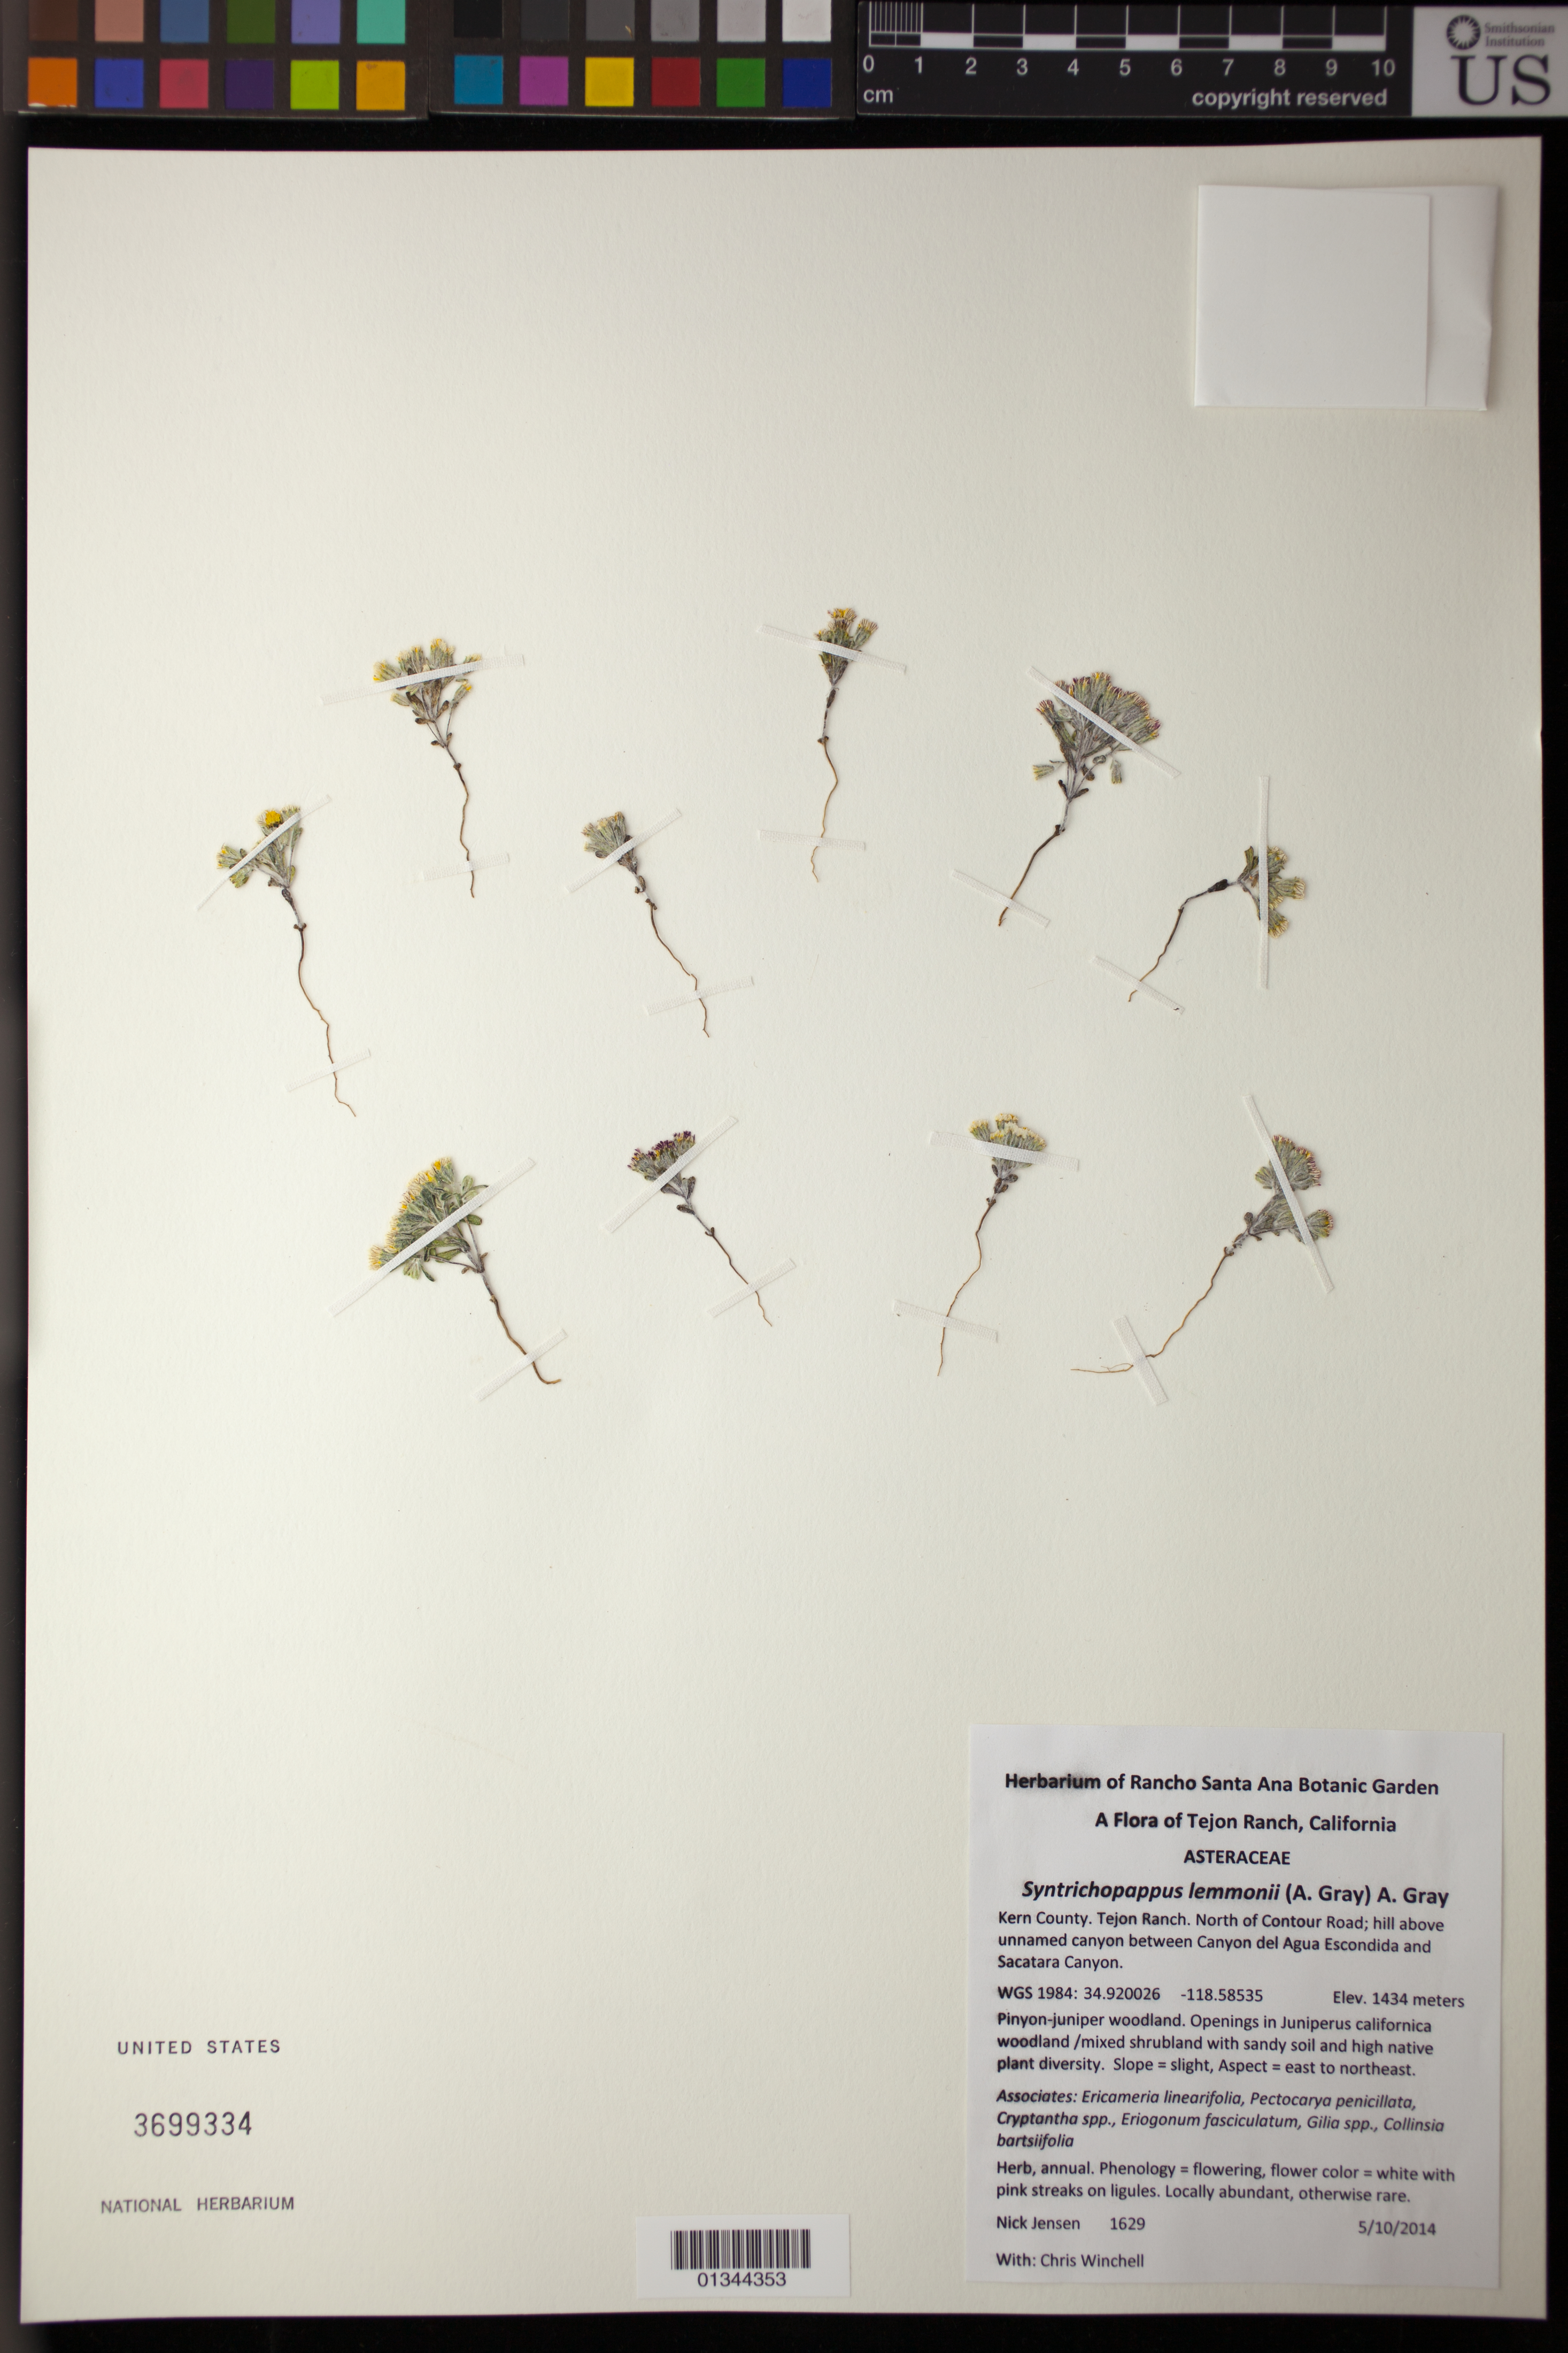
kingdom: Plantae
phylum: Tracheophyta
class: Magnoliopsida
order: Asterales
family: Asteraceae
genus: Syntrichopappus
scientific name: Syntrichopappus lemmonii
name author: (A. Gray) A. Gray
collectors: N. Jensen & C. Winchell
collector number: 1629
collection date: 2014-05-10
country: United States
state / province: California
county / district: Kern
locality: Tejon Ranch, north of Contour Road, hill above unnamed canyon between Canyon del Agua Escondida and Sacatara Canyon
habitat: Pinyon-juniper woodland. Openings in Juniperus californica woodland/mixed shrubland with sandy soil and high native plant diversity.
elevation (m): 1434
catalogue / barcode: US 3699334